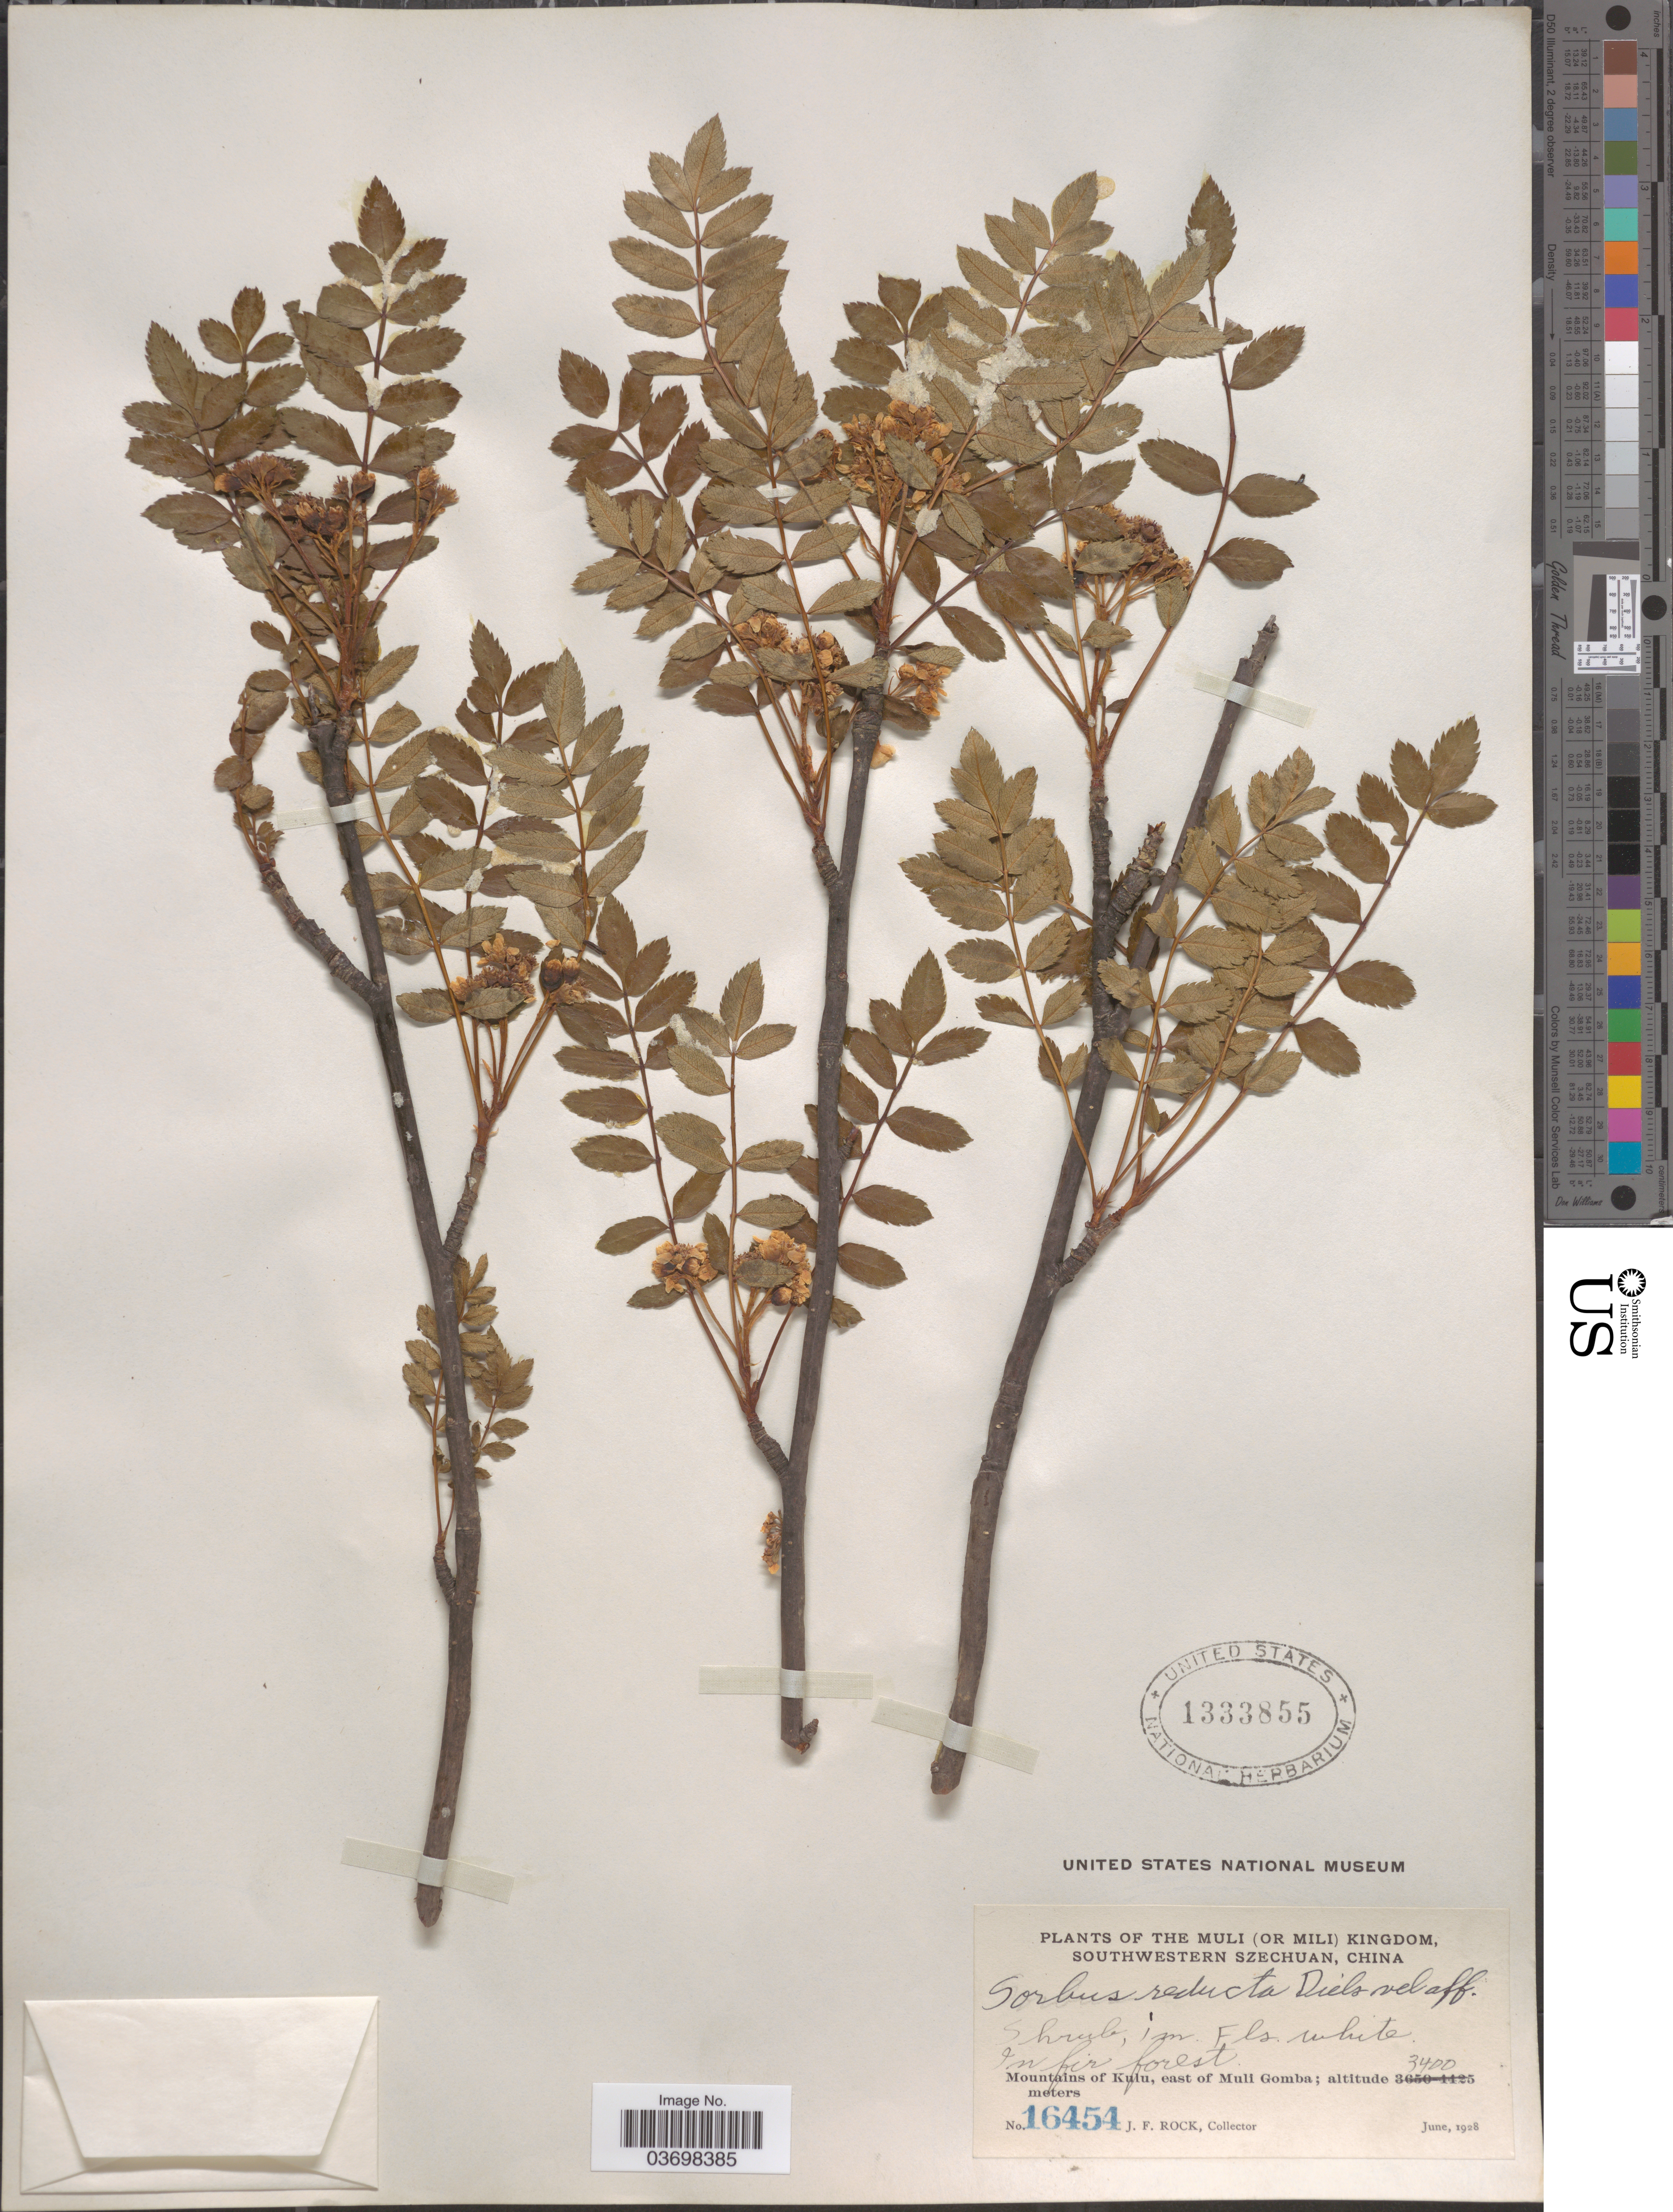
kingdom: Plantae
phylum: Tracheophyta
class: Magnoliopsida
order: Rosales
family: Rosaceae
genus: Sorbus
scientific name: Sorbus reducta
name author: Diels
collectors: J. Rock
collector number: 16454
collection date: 1928-06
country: China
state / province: Sichuan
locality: The Muli (or Mili) Kingdom. Southwestern Szechuan. Mountains of Kulu, east of Muli Gomba.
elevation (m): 3400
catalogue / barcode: US 1333855